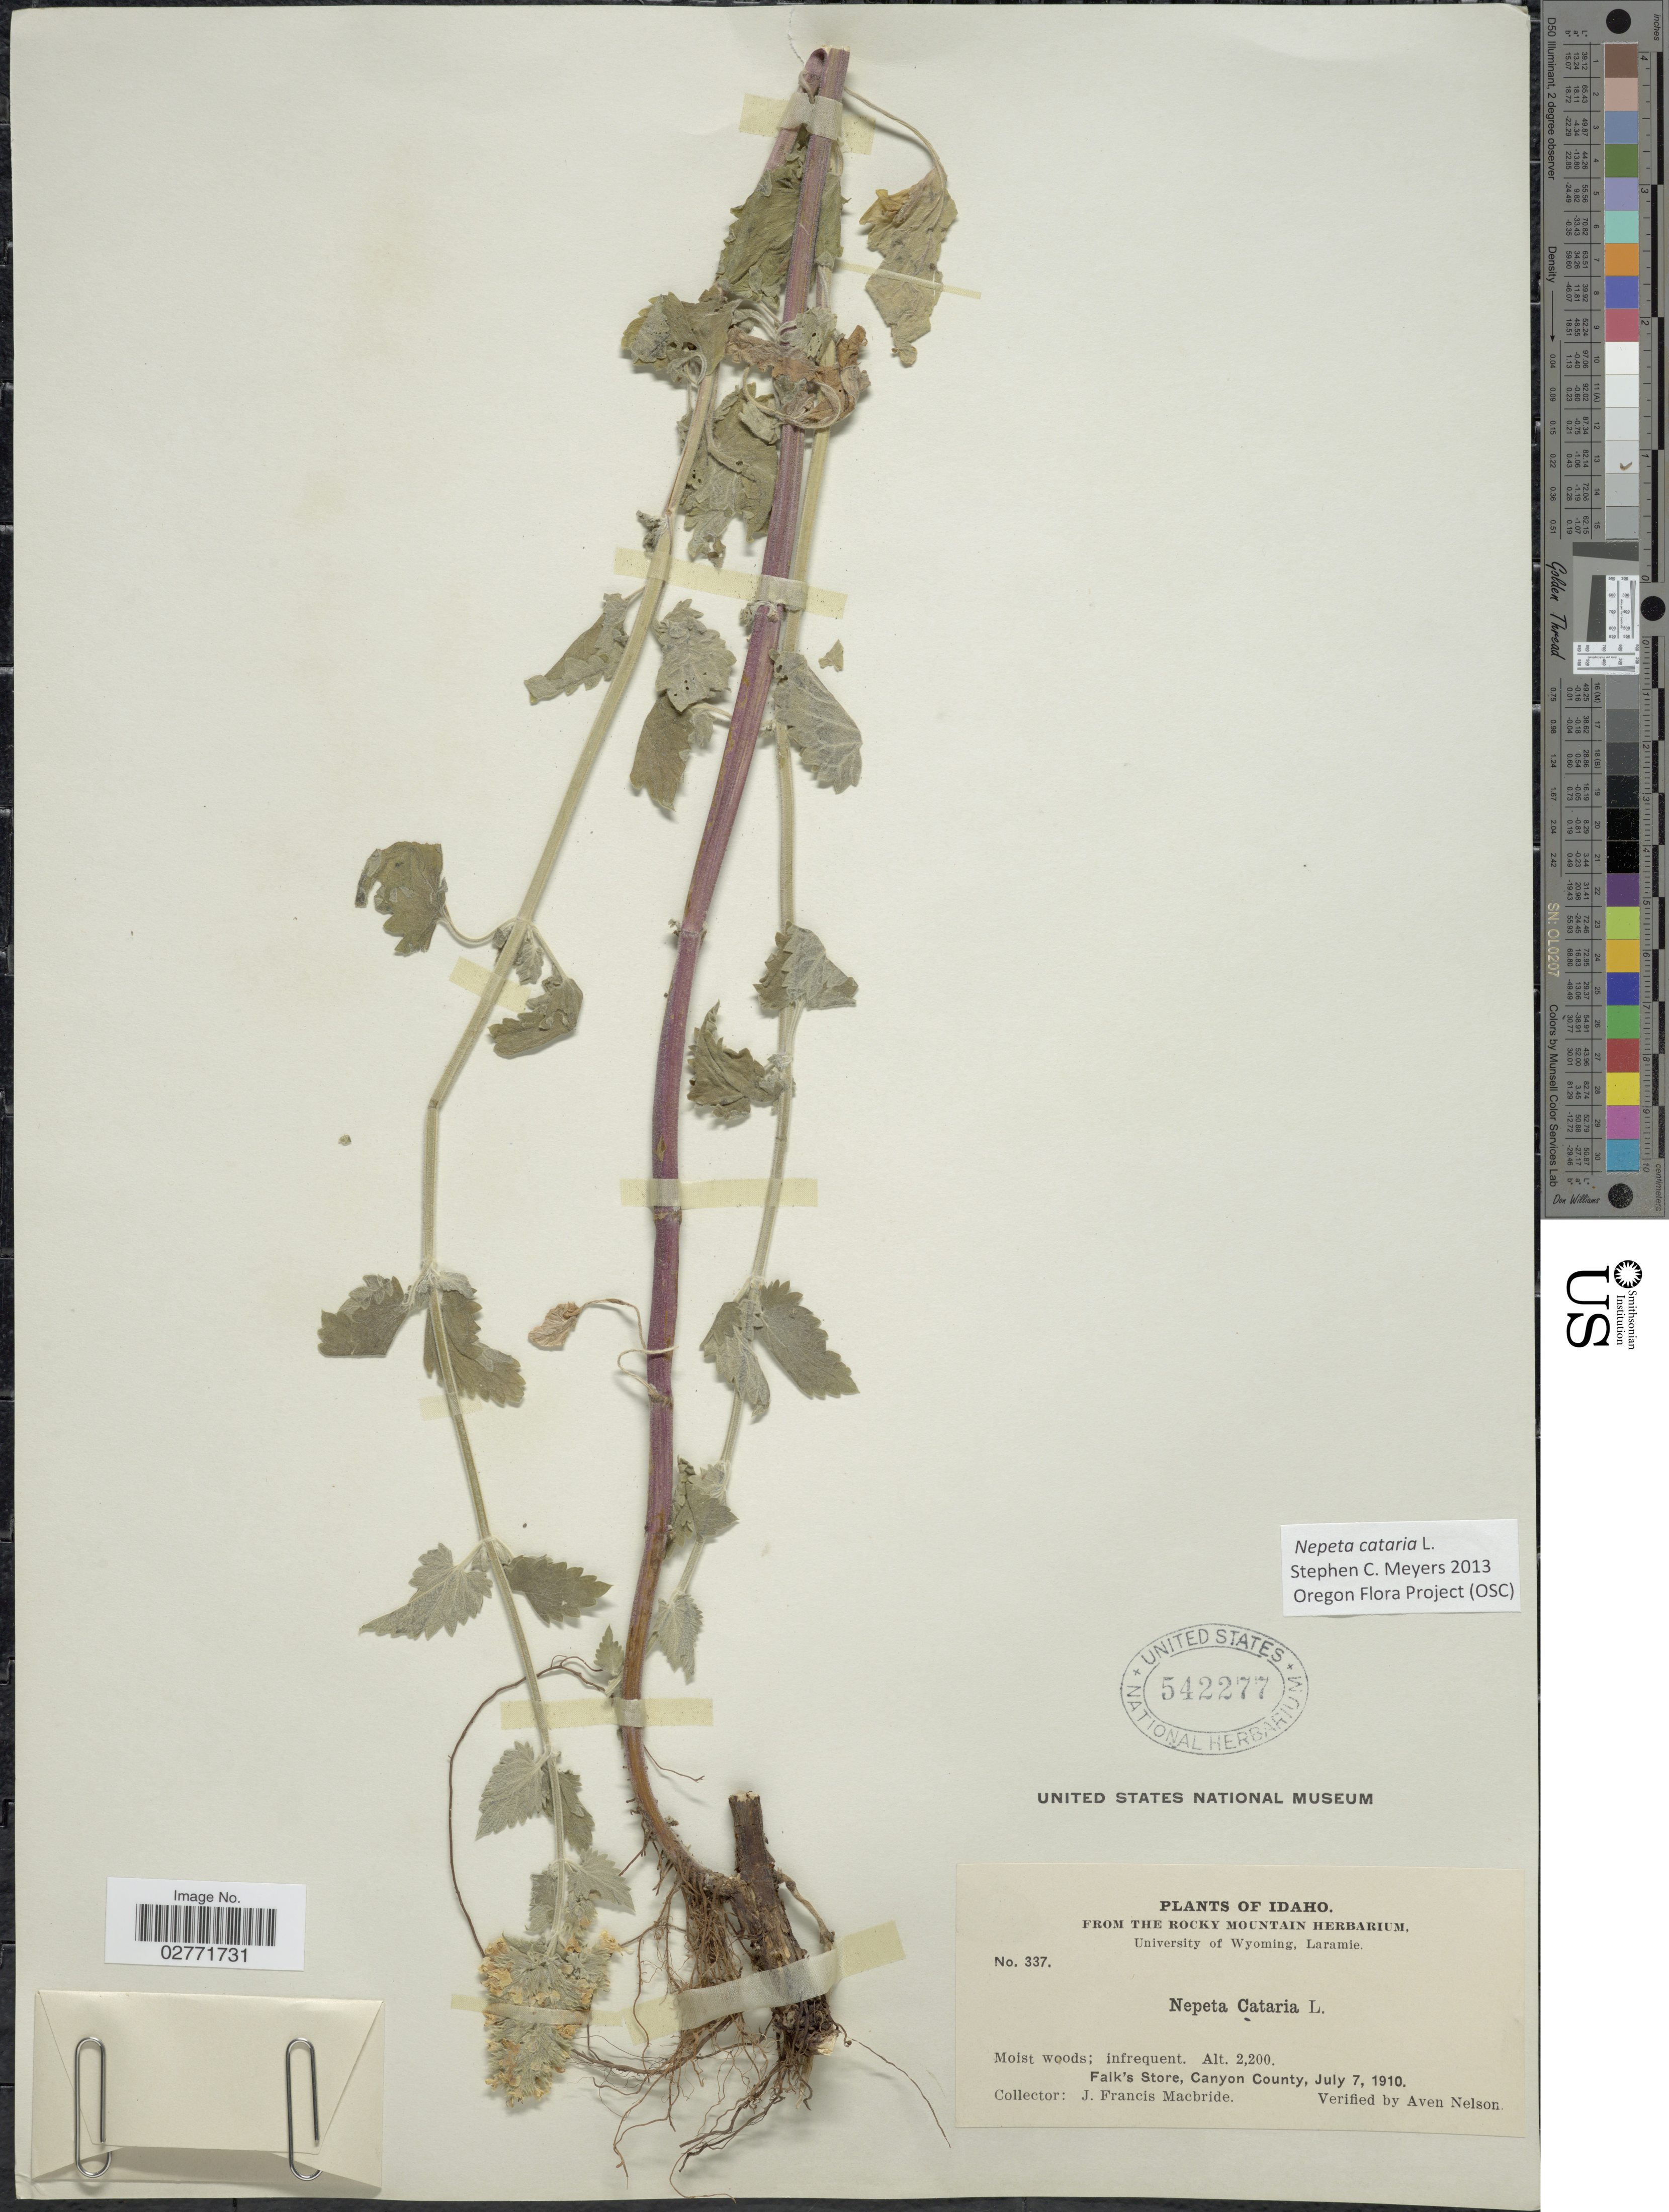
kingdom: Plantae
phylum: Tracheophyta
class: Magnoliopsida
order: Lamiales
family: Lamiaceae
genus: Nepeta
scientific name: Nepeta cataria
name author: L.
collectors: J. F. Macbride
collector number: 337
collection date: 1910-07-07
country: United States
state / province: Idaho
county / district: Canyon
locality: Falk's Store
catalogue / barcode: US 542277